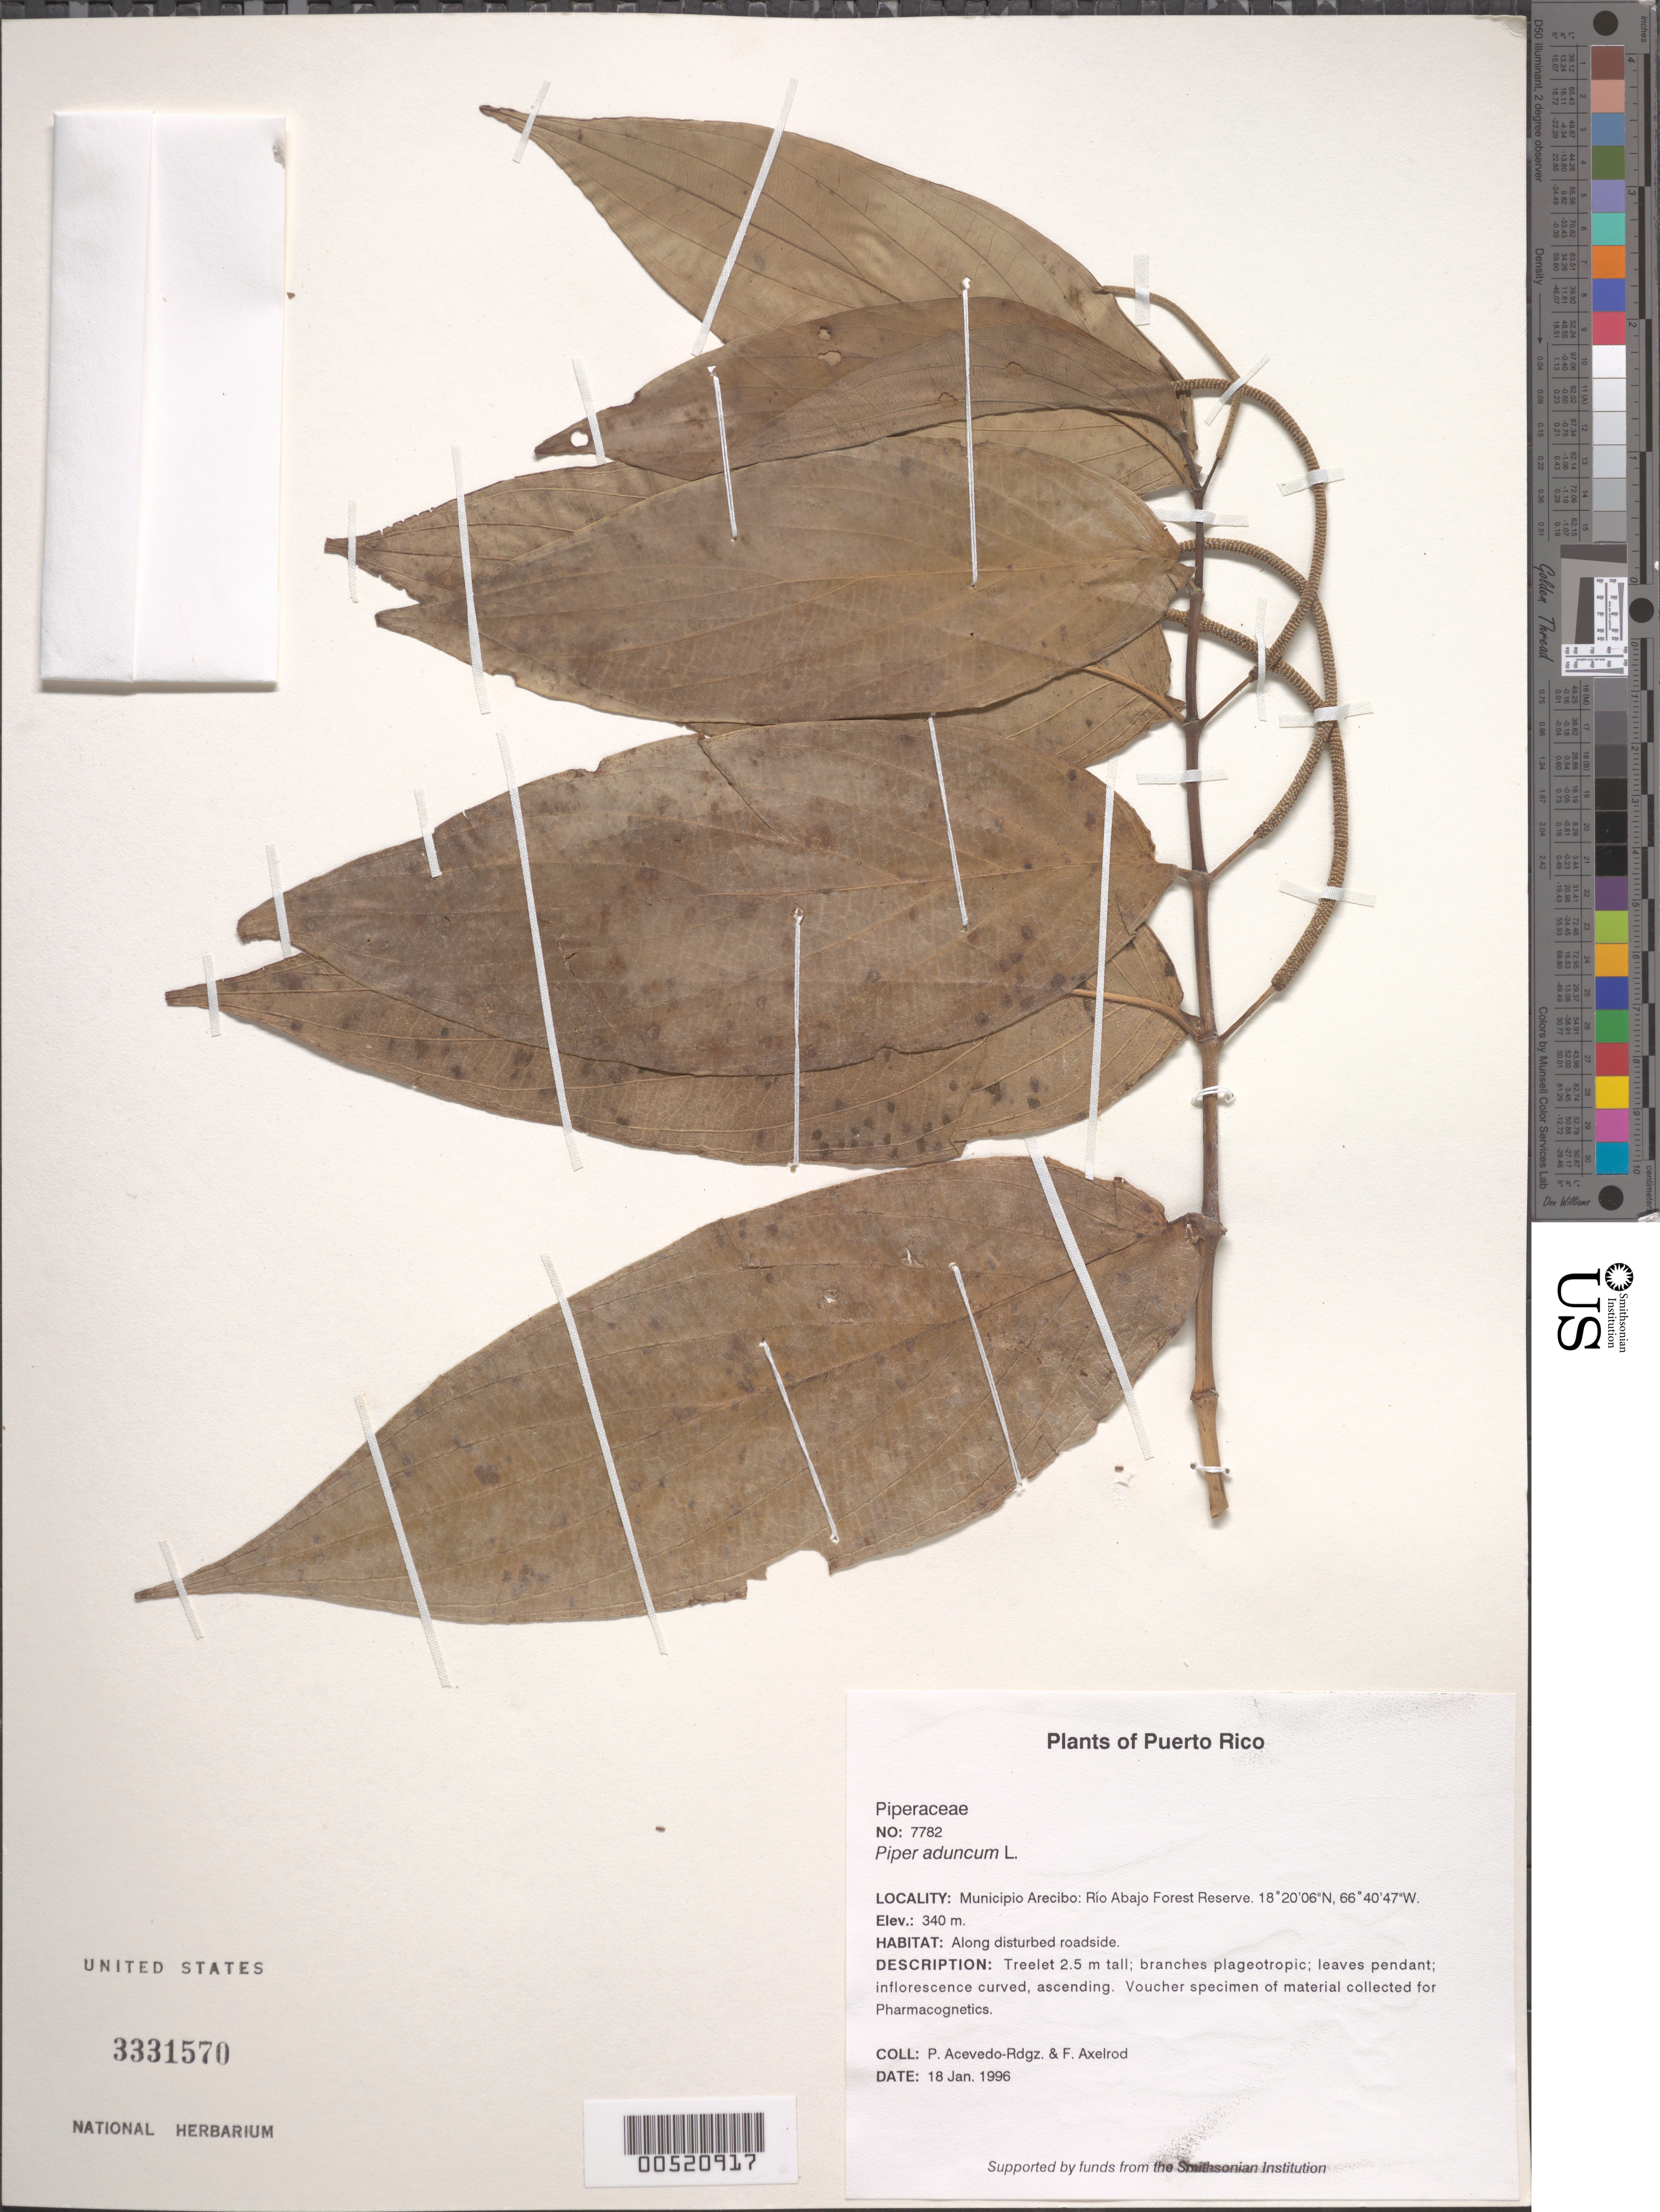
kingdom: Plantae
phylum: Tracheophyta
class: Magnoliopsida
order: Piperales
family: Piperaceae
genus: Piper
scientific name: Piper aduncum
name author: L.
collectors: P. Acevedo-Rodr. & F. S. Axelrod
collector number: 7782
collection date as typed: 18 Jan 1996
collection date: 1996-01-18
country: Puerto Rico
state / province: Arecibo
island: Puerto Rico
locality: Arecibo; Río Abajo Forest Reserve.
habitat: Moist forest on limestone substrate.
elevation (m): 340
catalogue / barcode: US 3331570